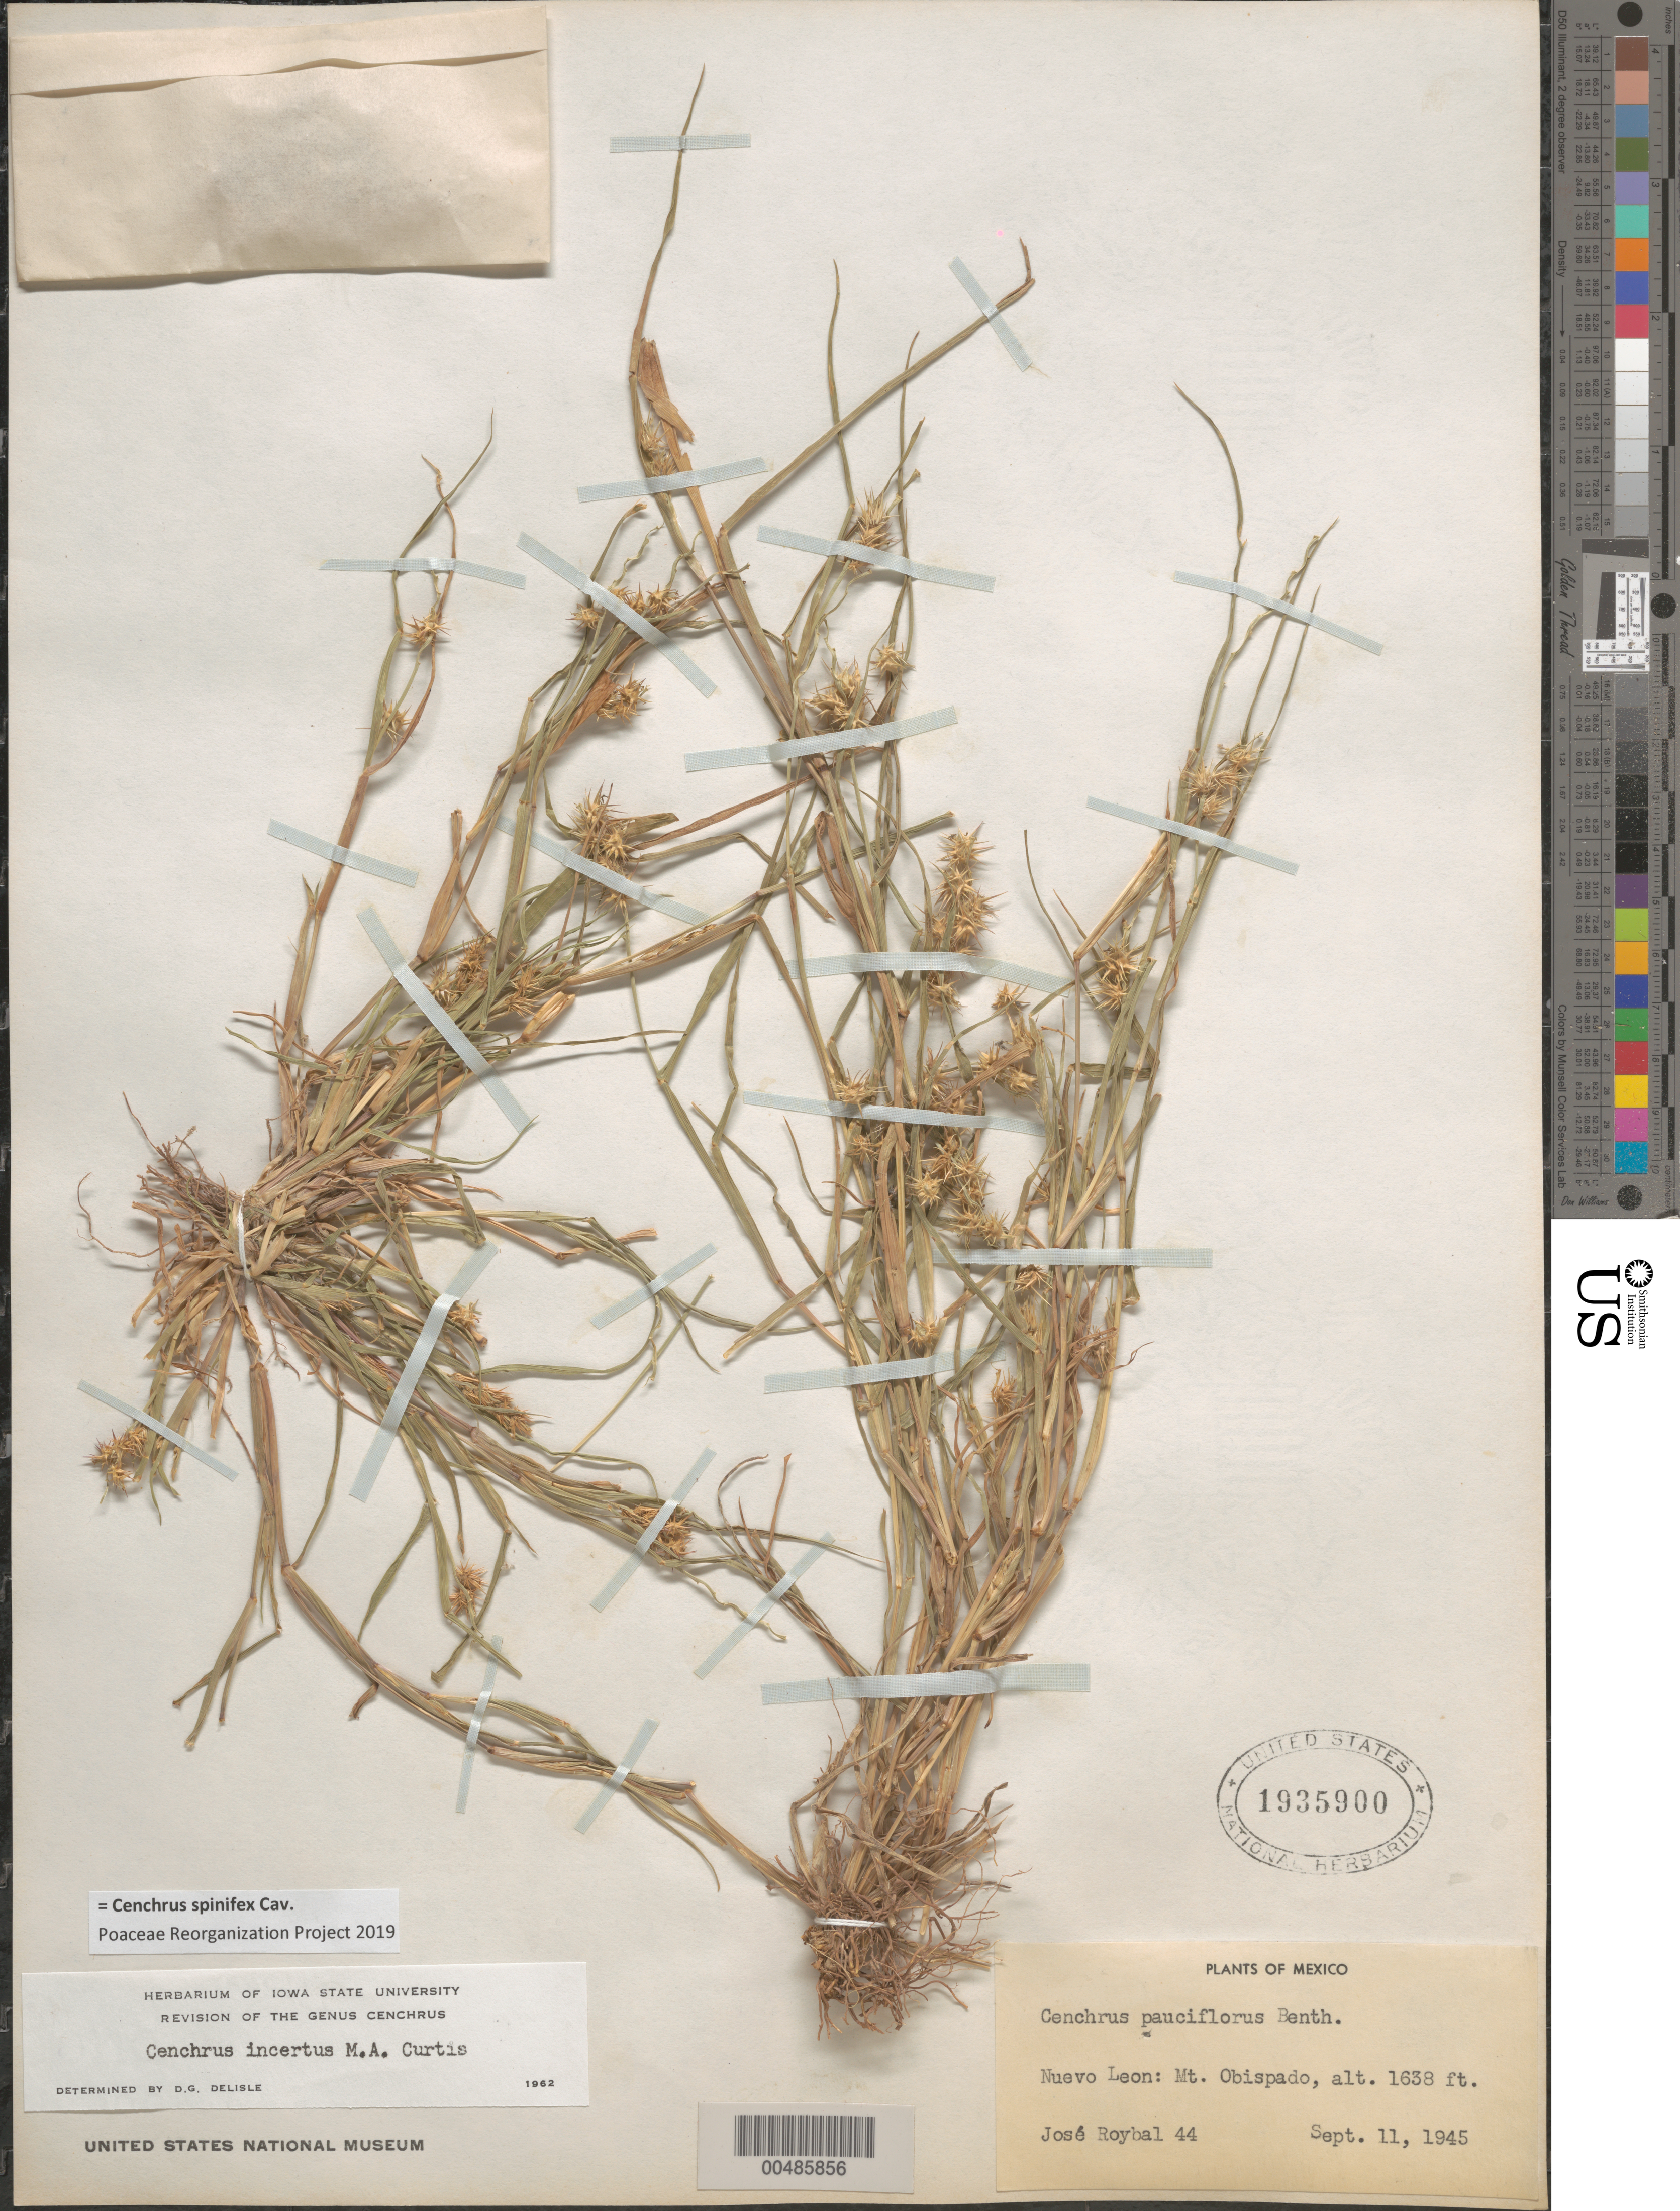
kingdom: Plantae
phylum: Tracheophyta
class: Liliopsida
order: Poales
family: Poaceae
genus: Cenchrus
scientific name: Cenchrus spinifex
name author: Cav.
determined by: Poaceae Reorganization Project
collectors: J. J. Roybal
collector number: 44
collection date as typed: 11 Sep 1945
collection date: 1945-09-11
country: Mexico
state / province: Nuevo León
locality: Mt. Obispado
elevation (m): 499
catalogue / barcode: US 1935900